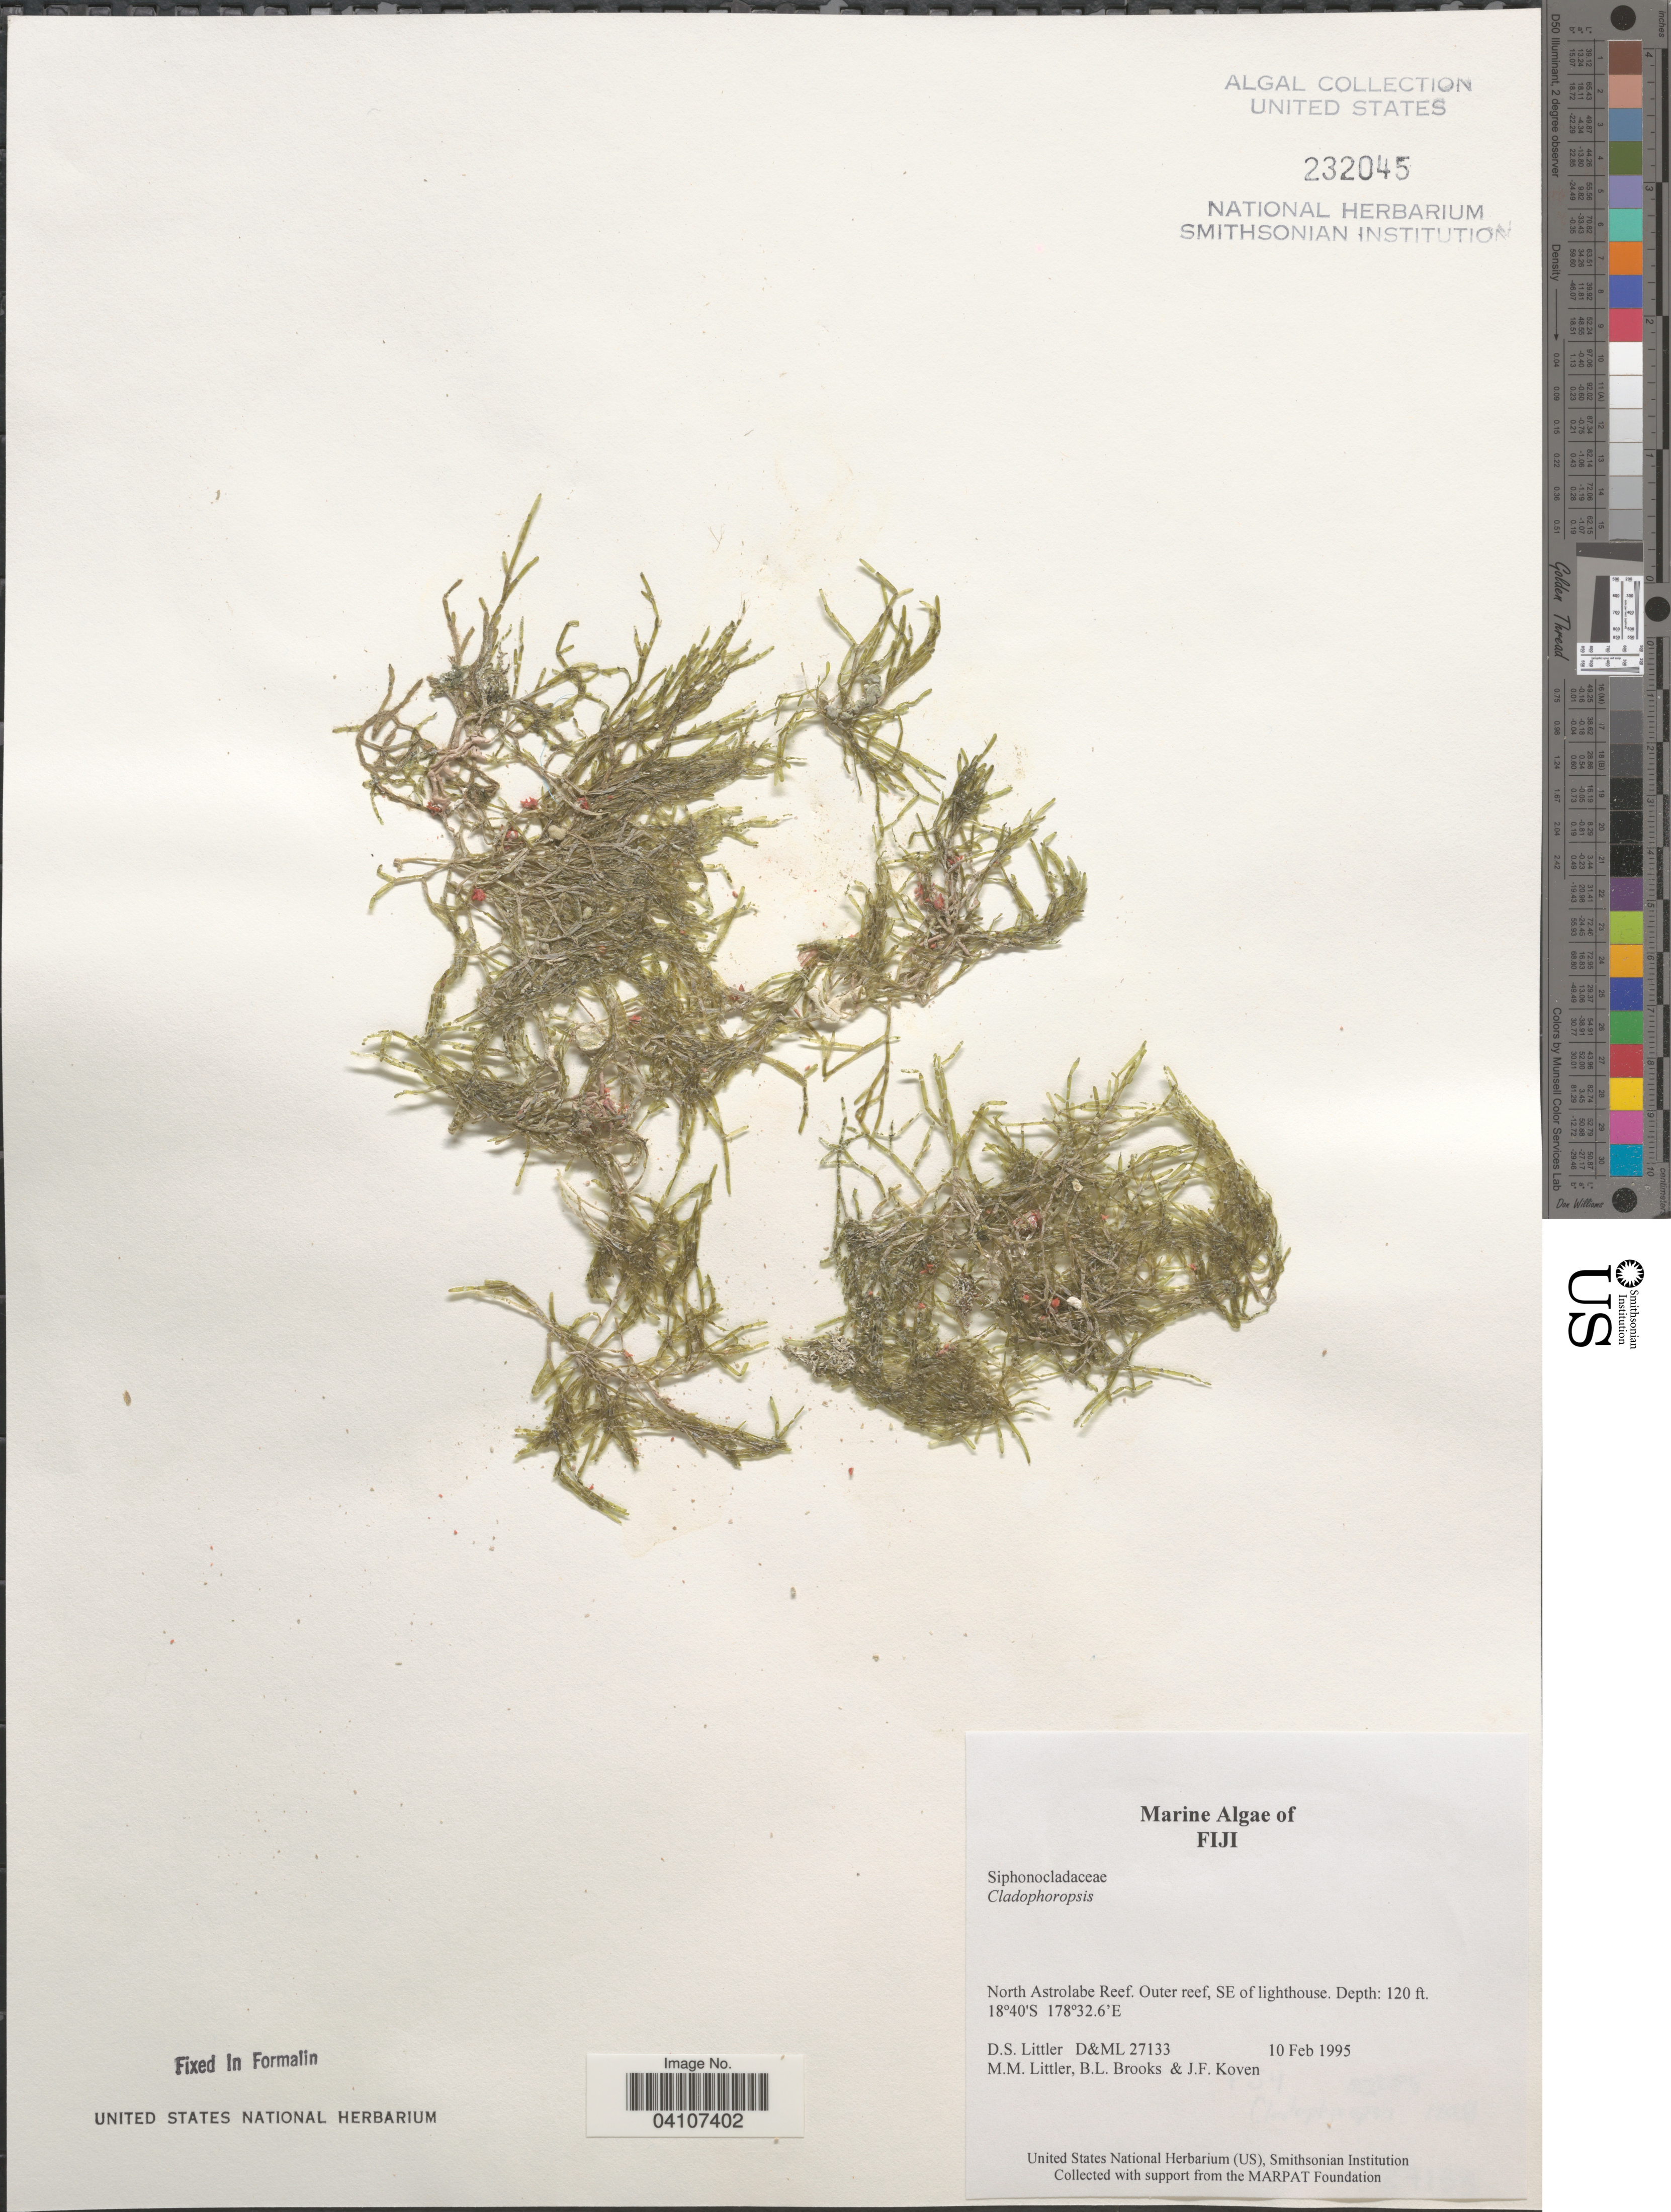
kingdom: Plantae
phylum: Chlorophyta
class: Ulvophyceae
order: Siphonocladales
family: Boodleaceae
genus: Cladophoropsis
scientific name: Cladophoropsis sp.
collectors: D. S. Littler, B. Brooks & J. Koven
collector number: D&ML 27133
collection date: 1995-02-10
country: Fiji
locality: North Astrolobe Reef. Outer reef, SE of lighthouse.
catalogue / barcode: US 232045